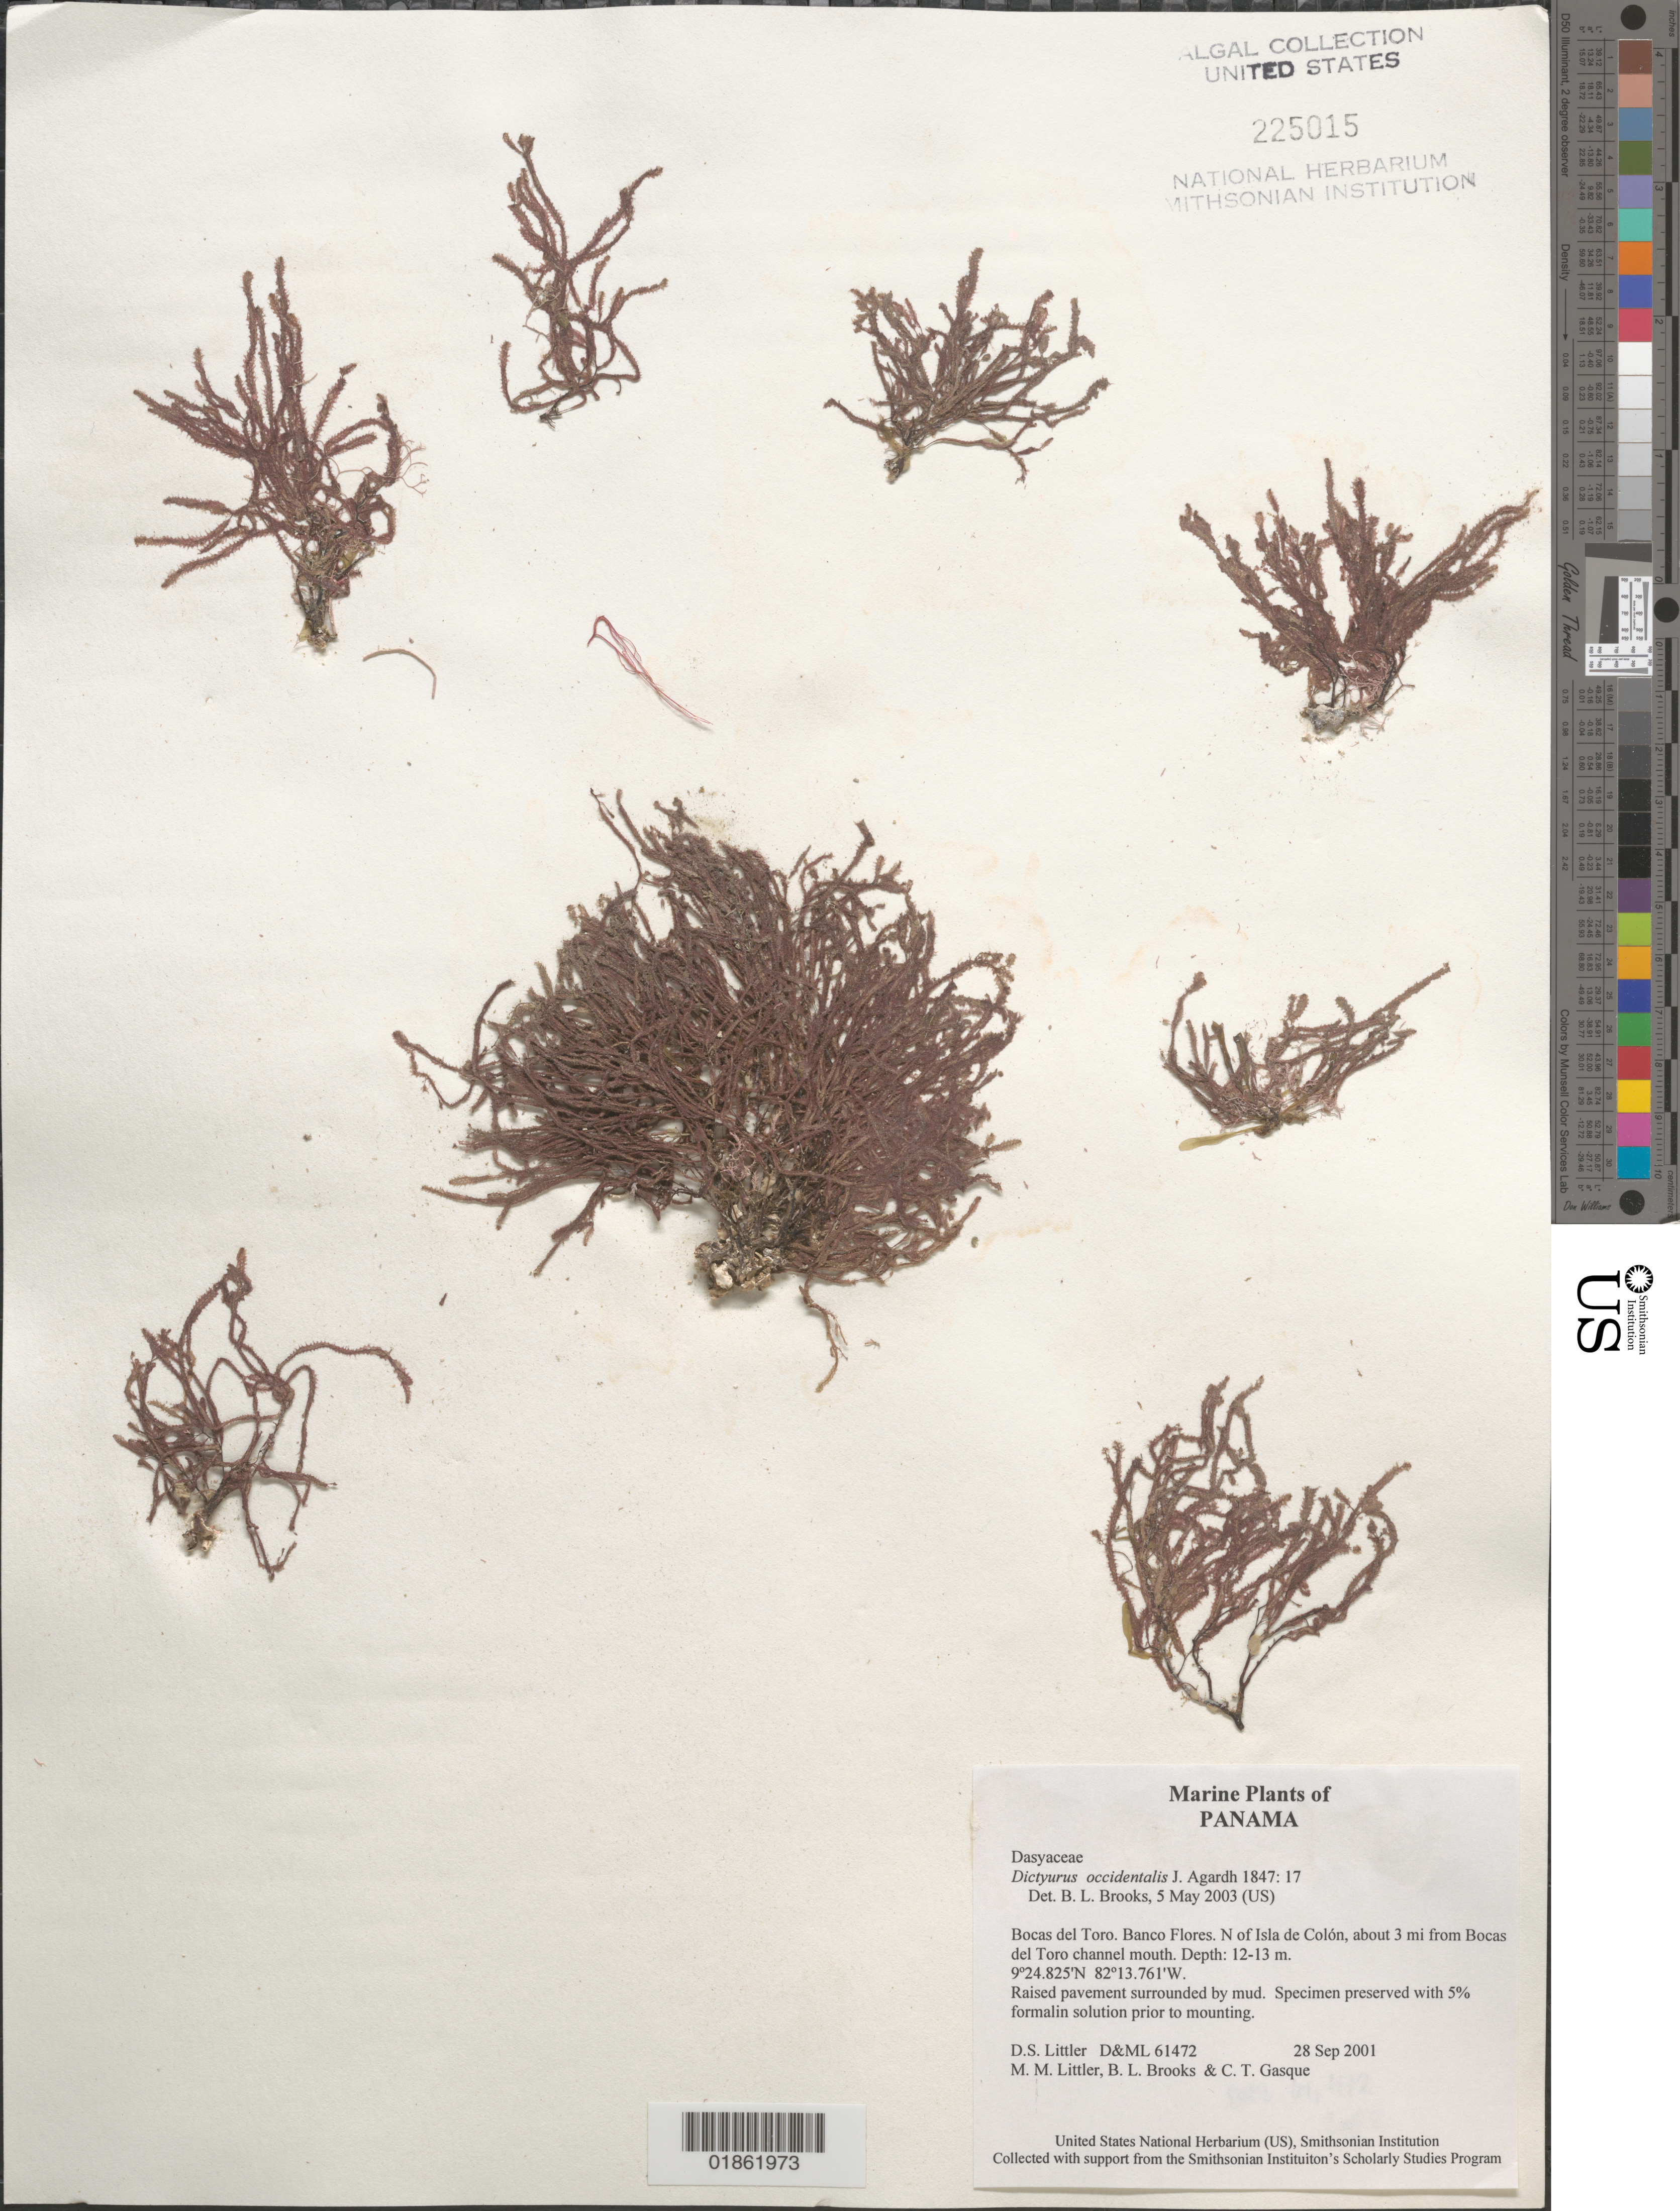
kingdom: Plantae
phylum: Rhodophyta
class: Florideophyceae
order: Ceramiales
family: Dasyaceae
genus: Dictyurus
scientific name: Dictyurus sp.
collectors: D. S. Littler, M. M. Littler & C. Gasque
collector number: D&ML 61472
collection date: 2001-09-28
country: Panama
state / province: Bocas del Toro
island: Colón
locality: Isla Colón. Bocas del Toro. Banco Flores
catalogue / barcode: US 225015